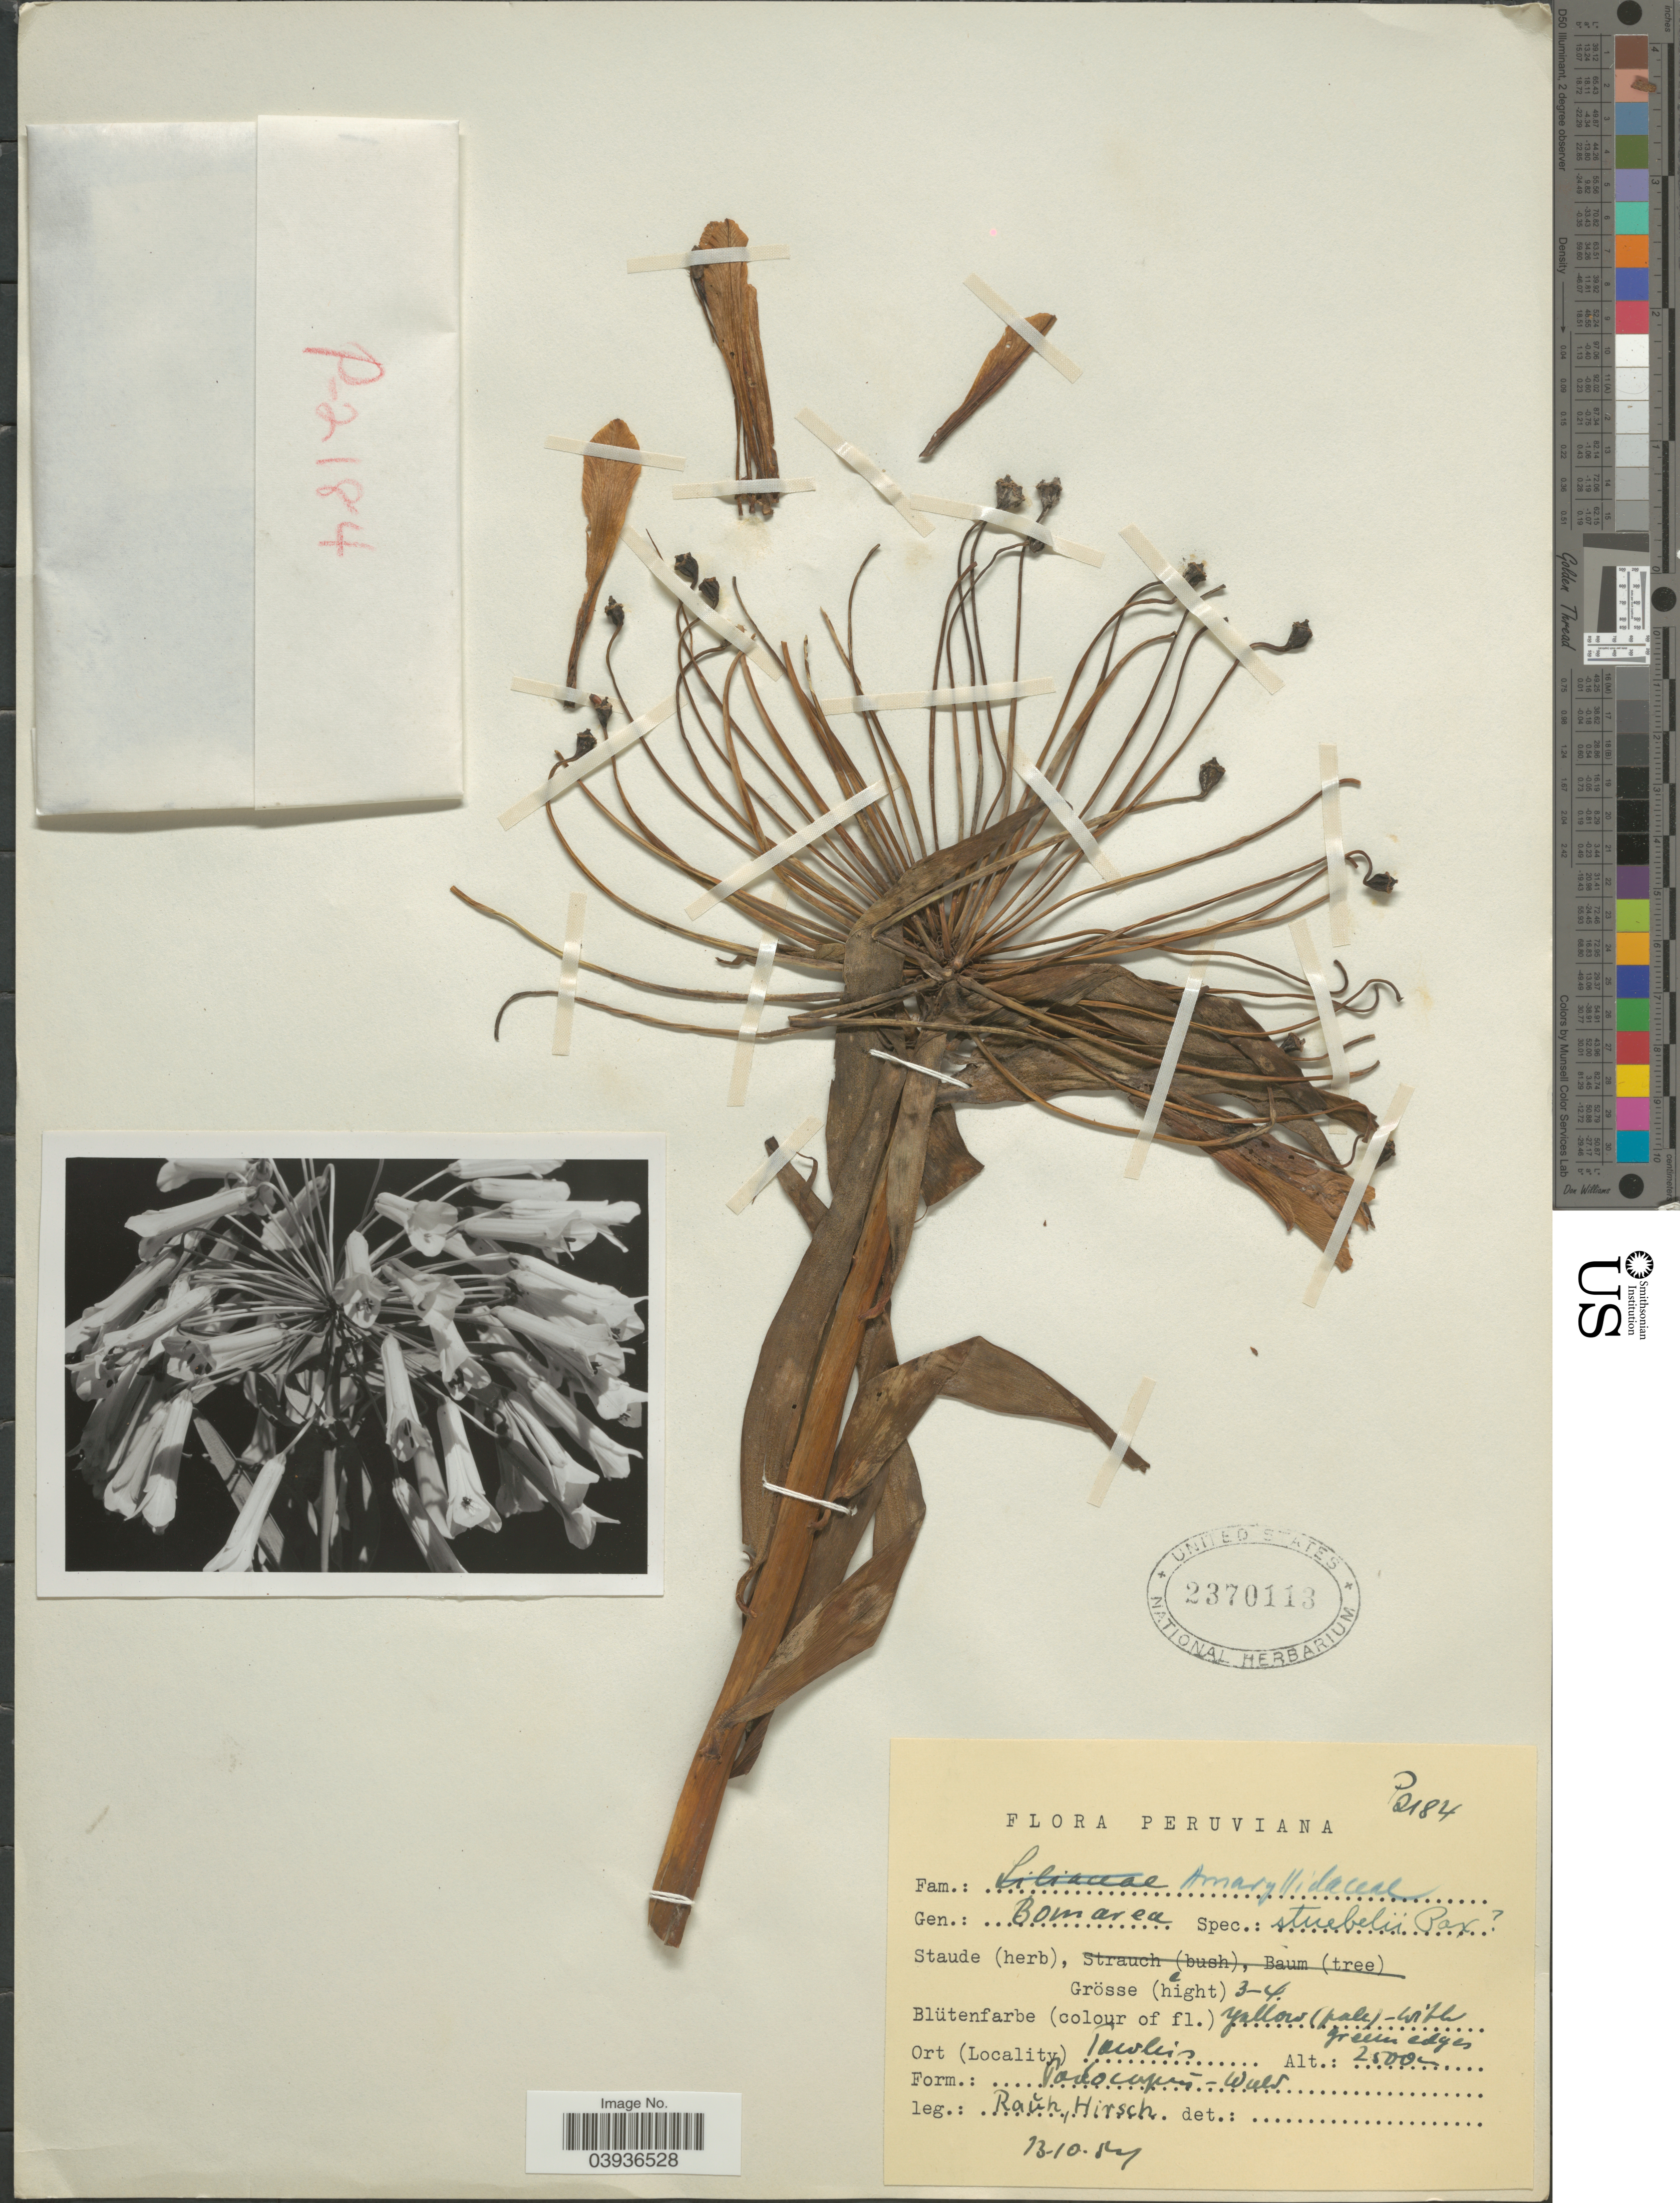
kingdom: Plantae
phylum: Tracheophyta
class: Liliopsida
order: Liliales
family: Alstroemeriaceae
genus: Bomarea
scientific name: Bomarea stuebelii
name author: Pax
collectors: -. Rauh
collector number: P2184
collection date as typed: Transcribed d/m/y: 13/10/54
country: Peru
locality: Tacoleis [interpreted].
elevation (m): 2500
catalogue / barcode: US 2370113